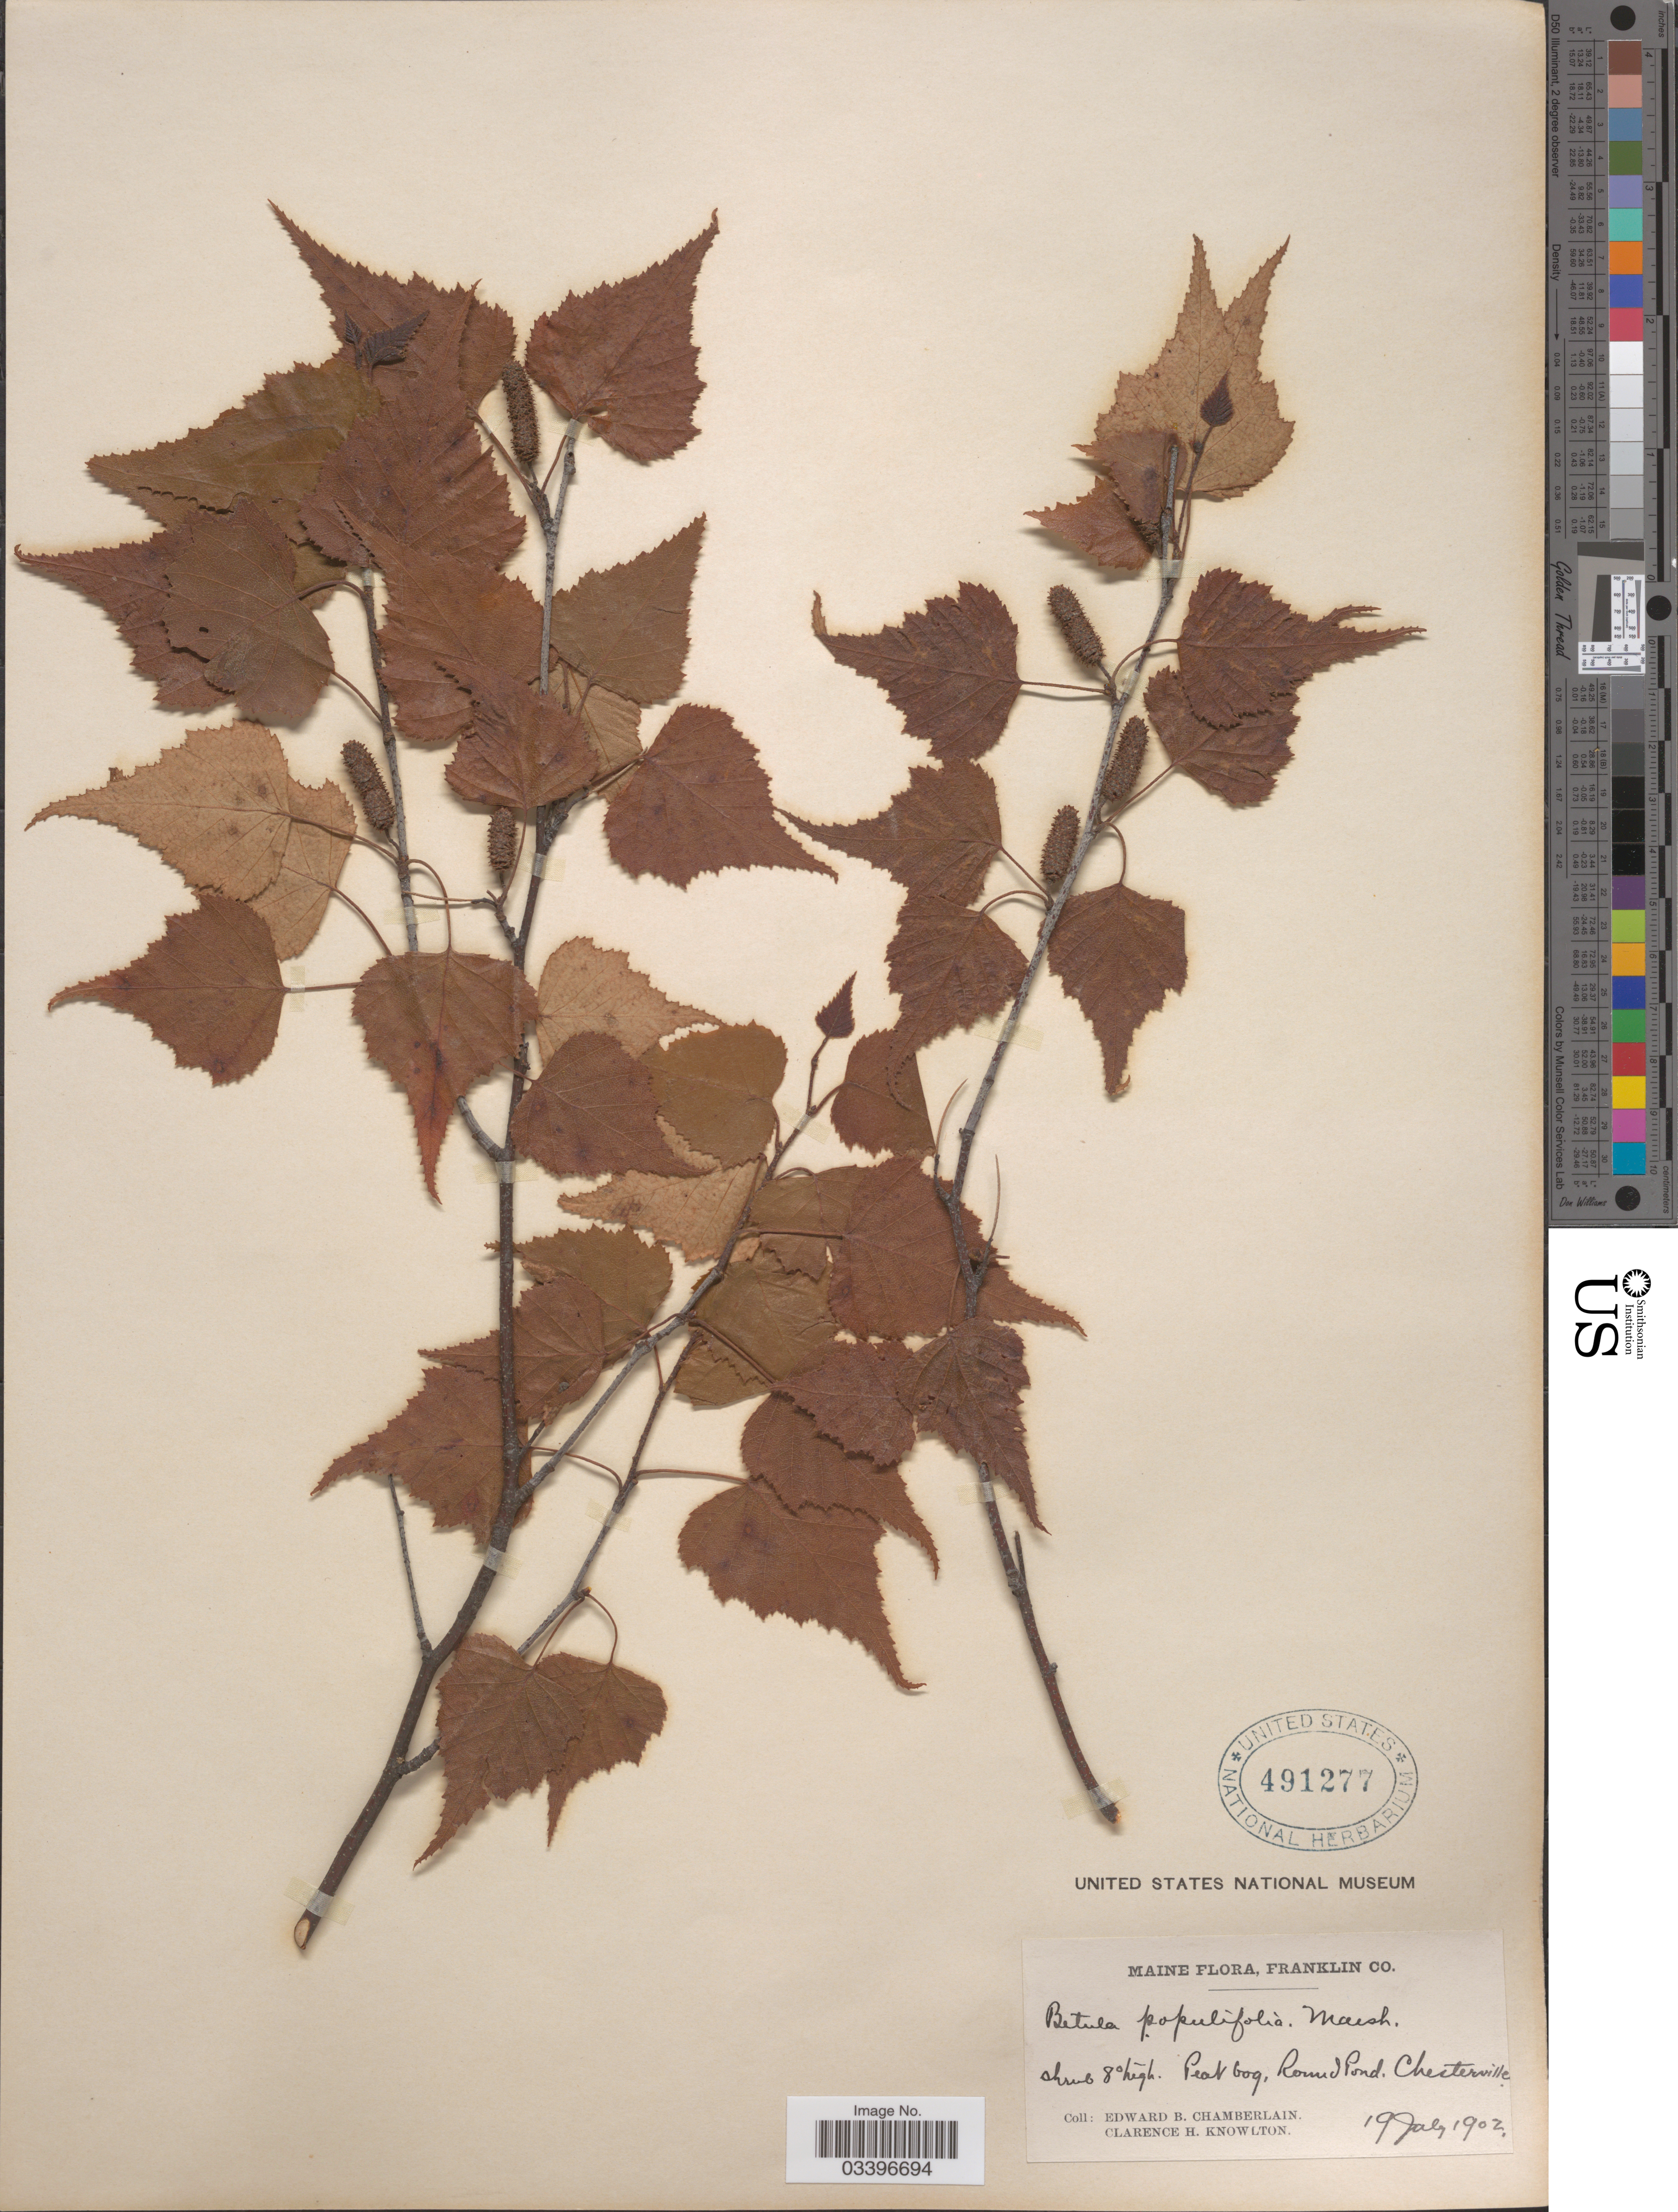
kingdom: Plantae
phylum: Tracheophyta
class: Magnoliopsida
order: Fagales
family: Betulaceae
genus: Betula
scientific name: Betula populifolia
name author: Marshall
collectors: E. Chamberlain & C. H. Knowlton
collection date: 1902-07-19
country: United States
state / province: Maine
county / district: Franklin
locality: Peat bog, Round Pond. Chesterville.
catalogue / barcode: US 491277